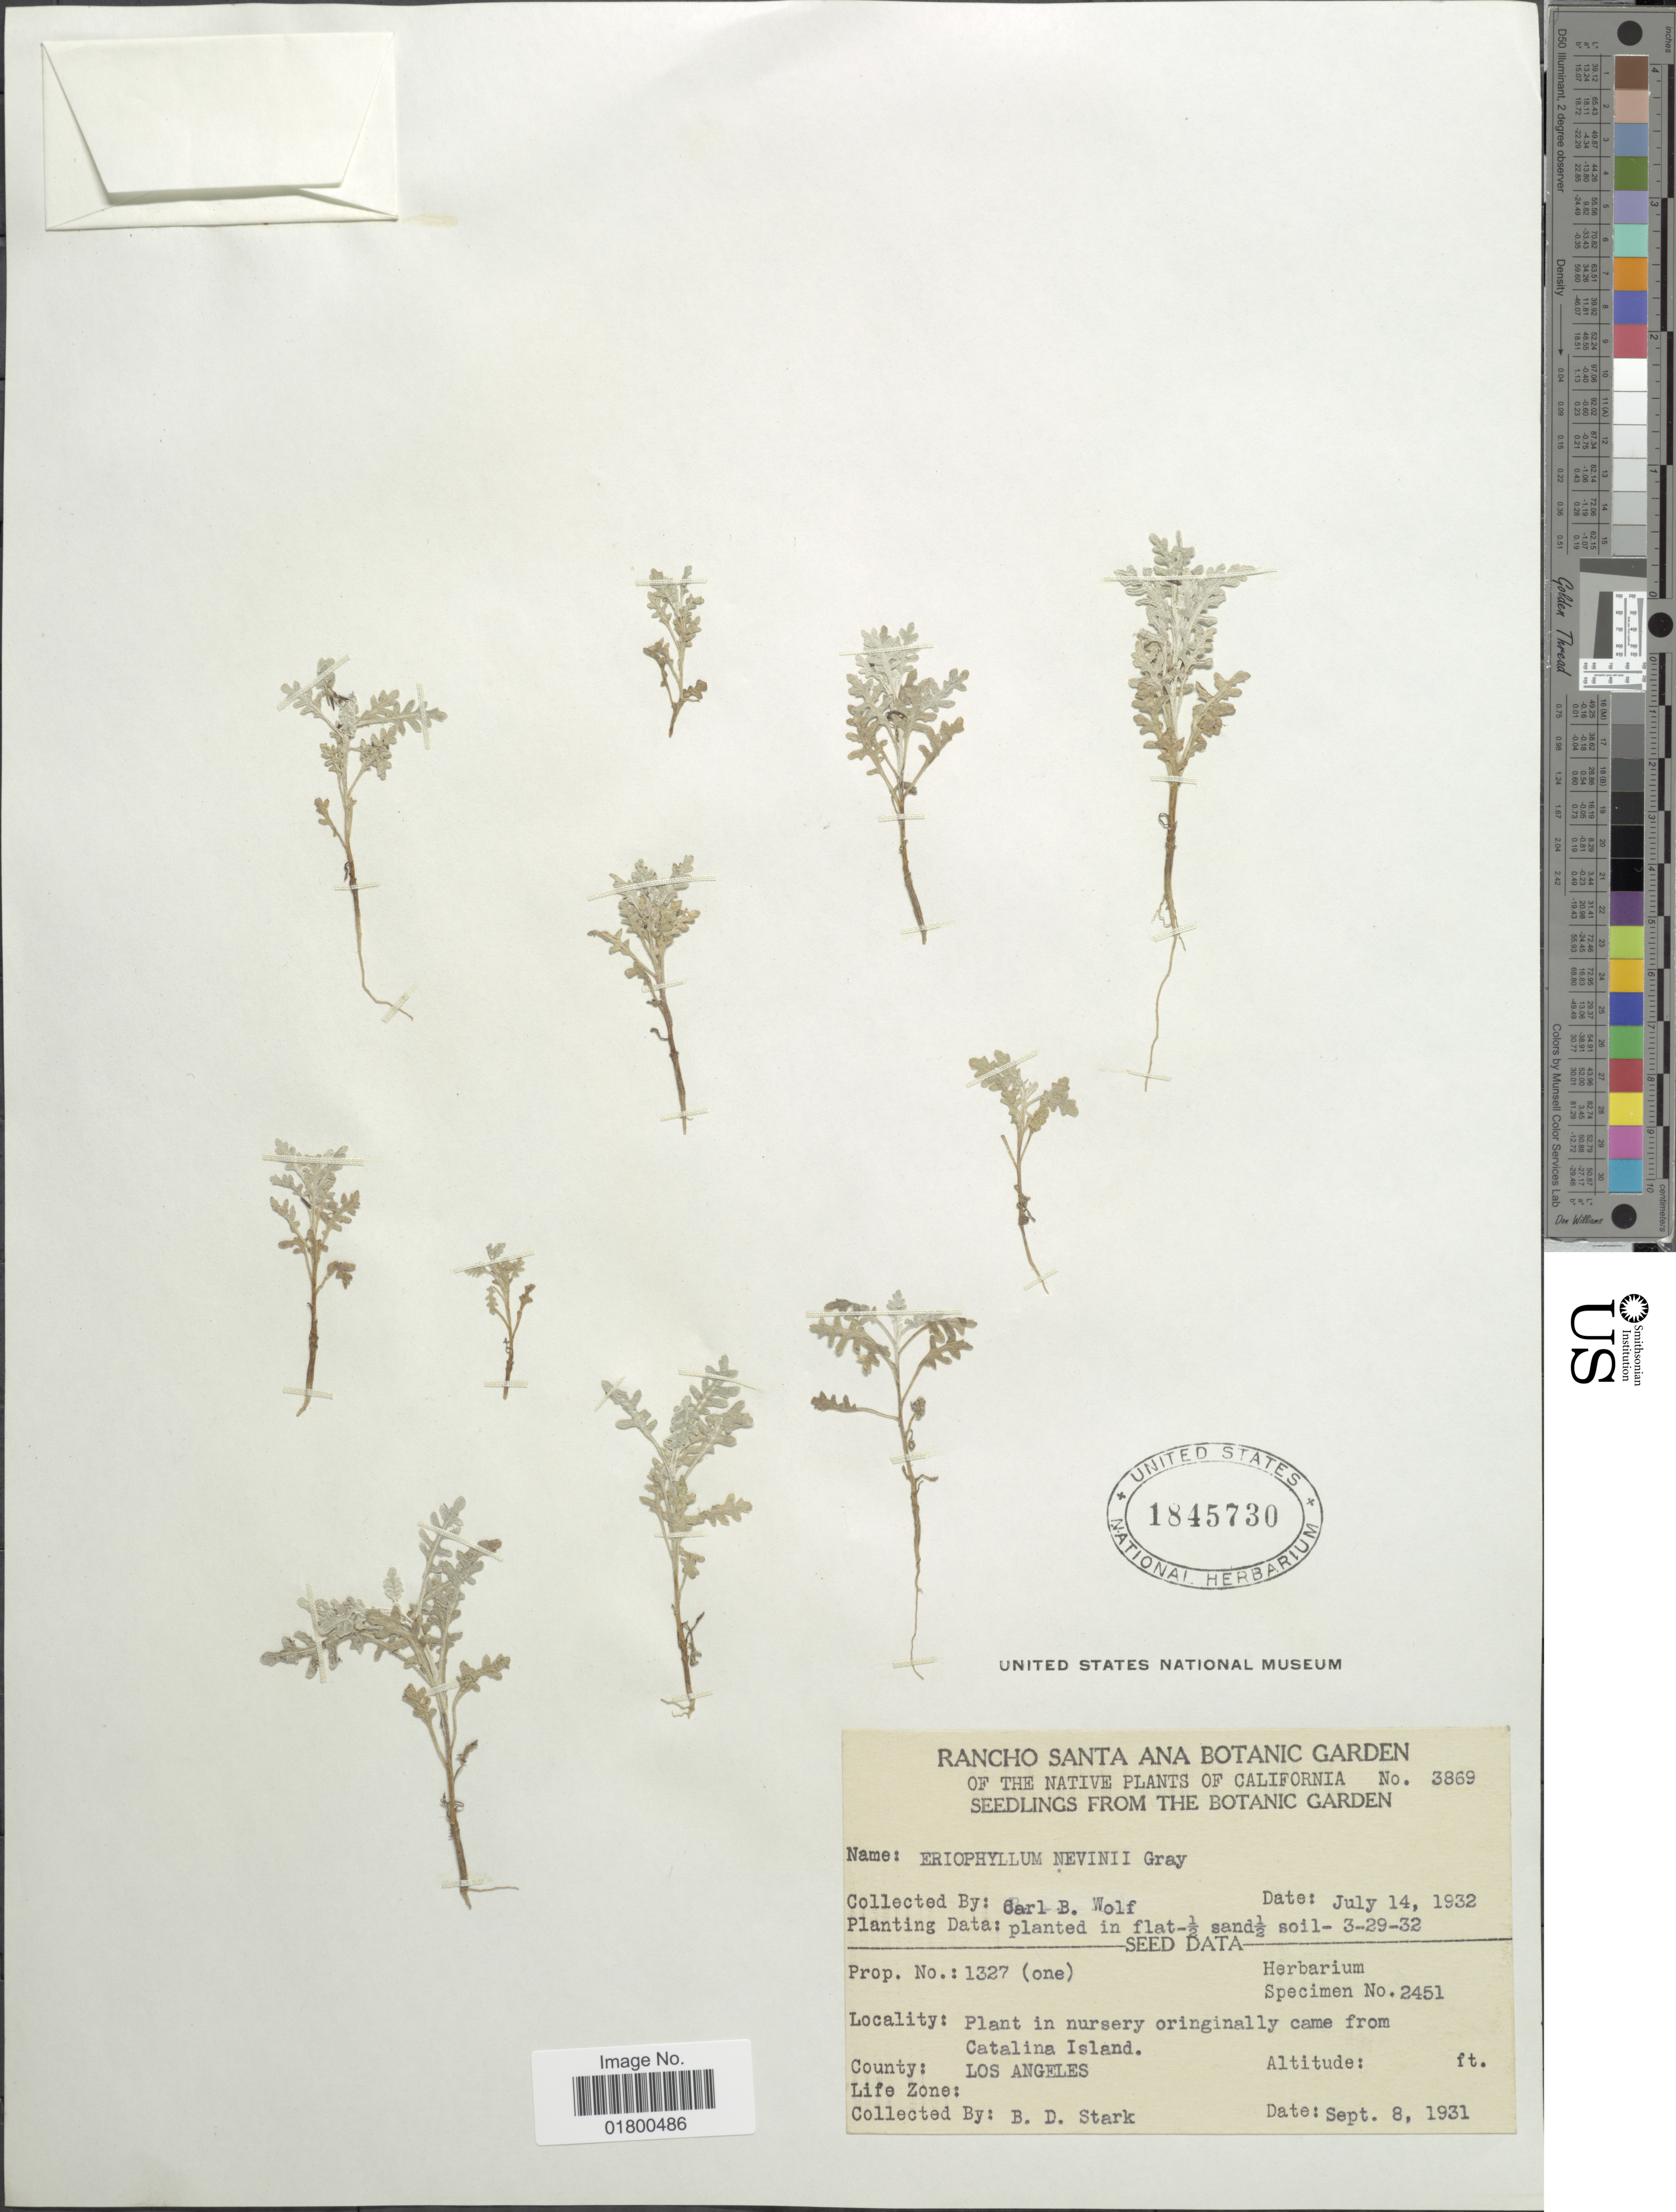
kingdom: Plantae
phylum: Tracheophyta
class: Magnoliopsida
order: Asterales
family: Asteraceae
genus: Eriophyllum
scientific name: Eriophyllum nevinii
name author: A. Gray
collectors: B. Stark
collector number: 1327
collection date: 1931-09-08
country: United States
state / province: California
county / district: Los Angeles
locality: Catalina Island, County Los Angeles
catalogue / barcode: US 1845730